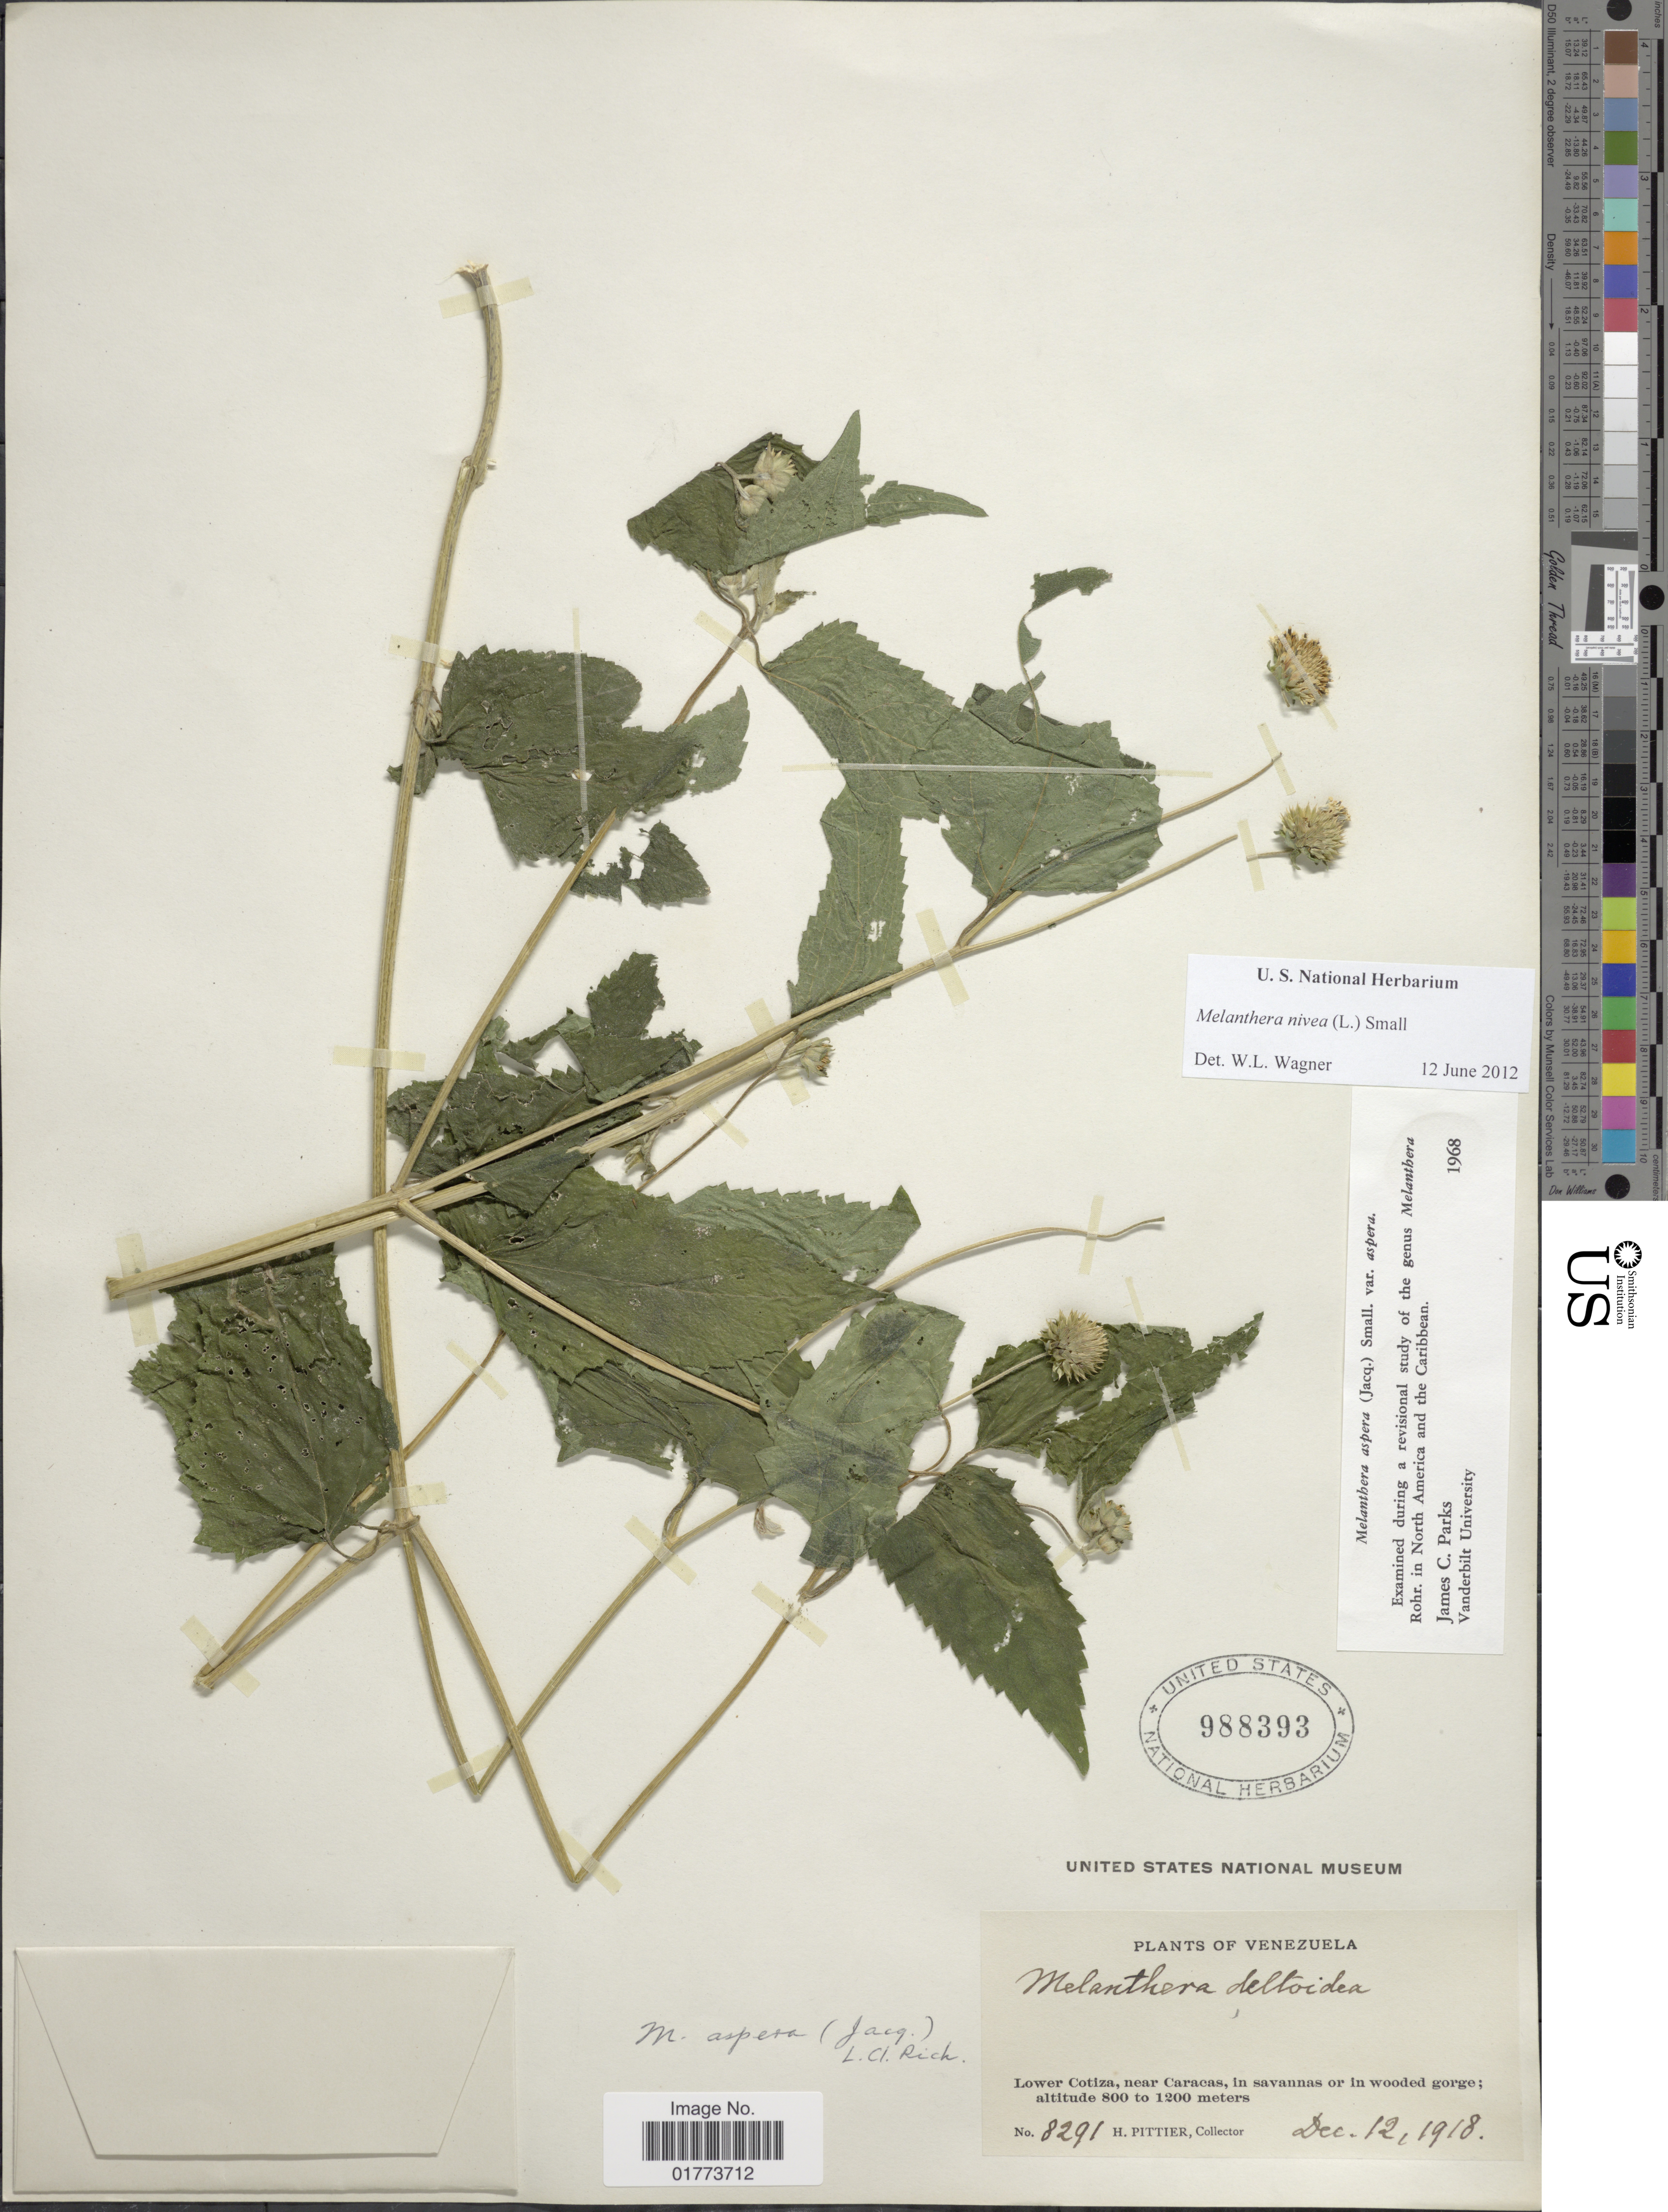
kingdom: Plantae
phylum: Tracheophyta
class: Magnoliopsida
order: Asterales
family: Asteraceae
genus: Melanthera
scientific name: Melanthera nivea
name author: (L.) Small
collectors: H. F. Pittier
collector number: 8291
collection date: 1918-12-12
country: Venezuela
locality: Lower Cotiza, near Caracas, in savannas or in woorded gorge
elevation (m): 800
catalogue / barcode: US 988393